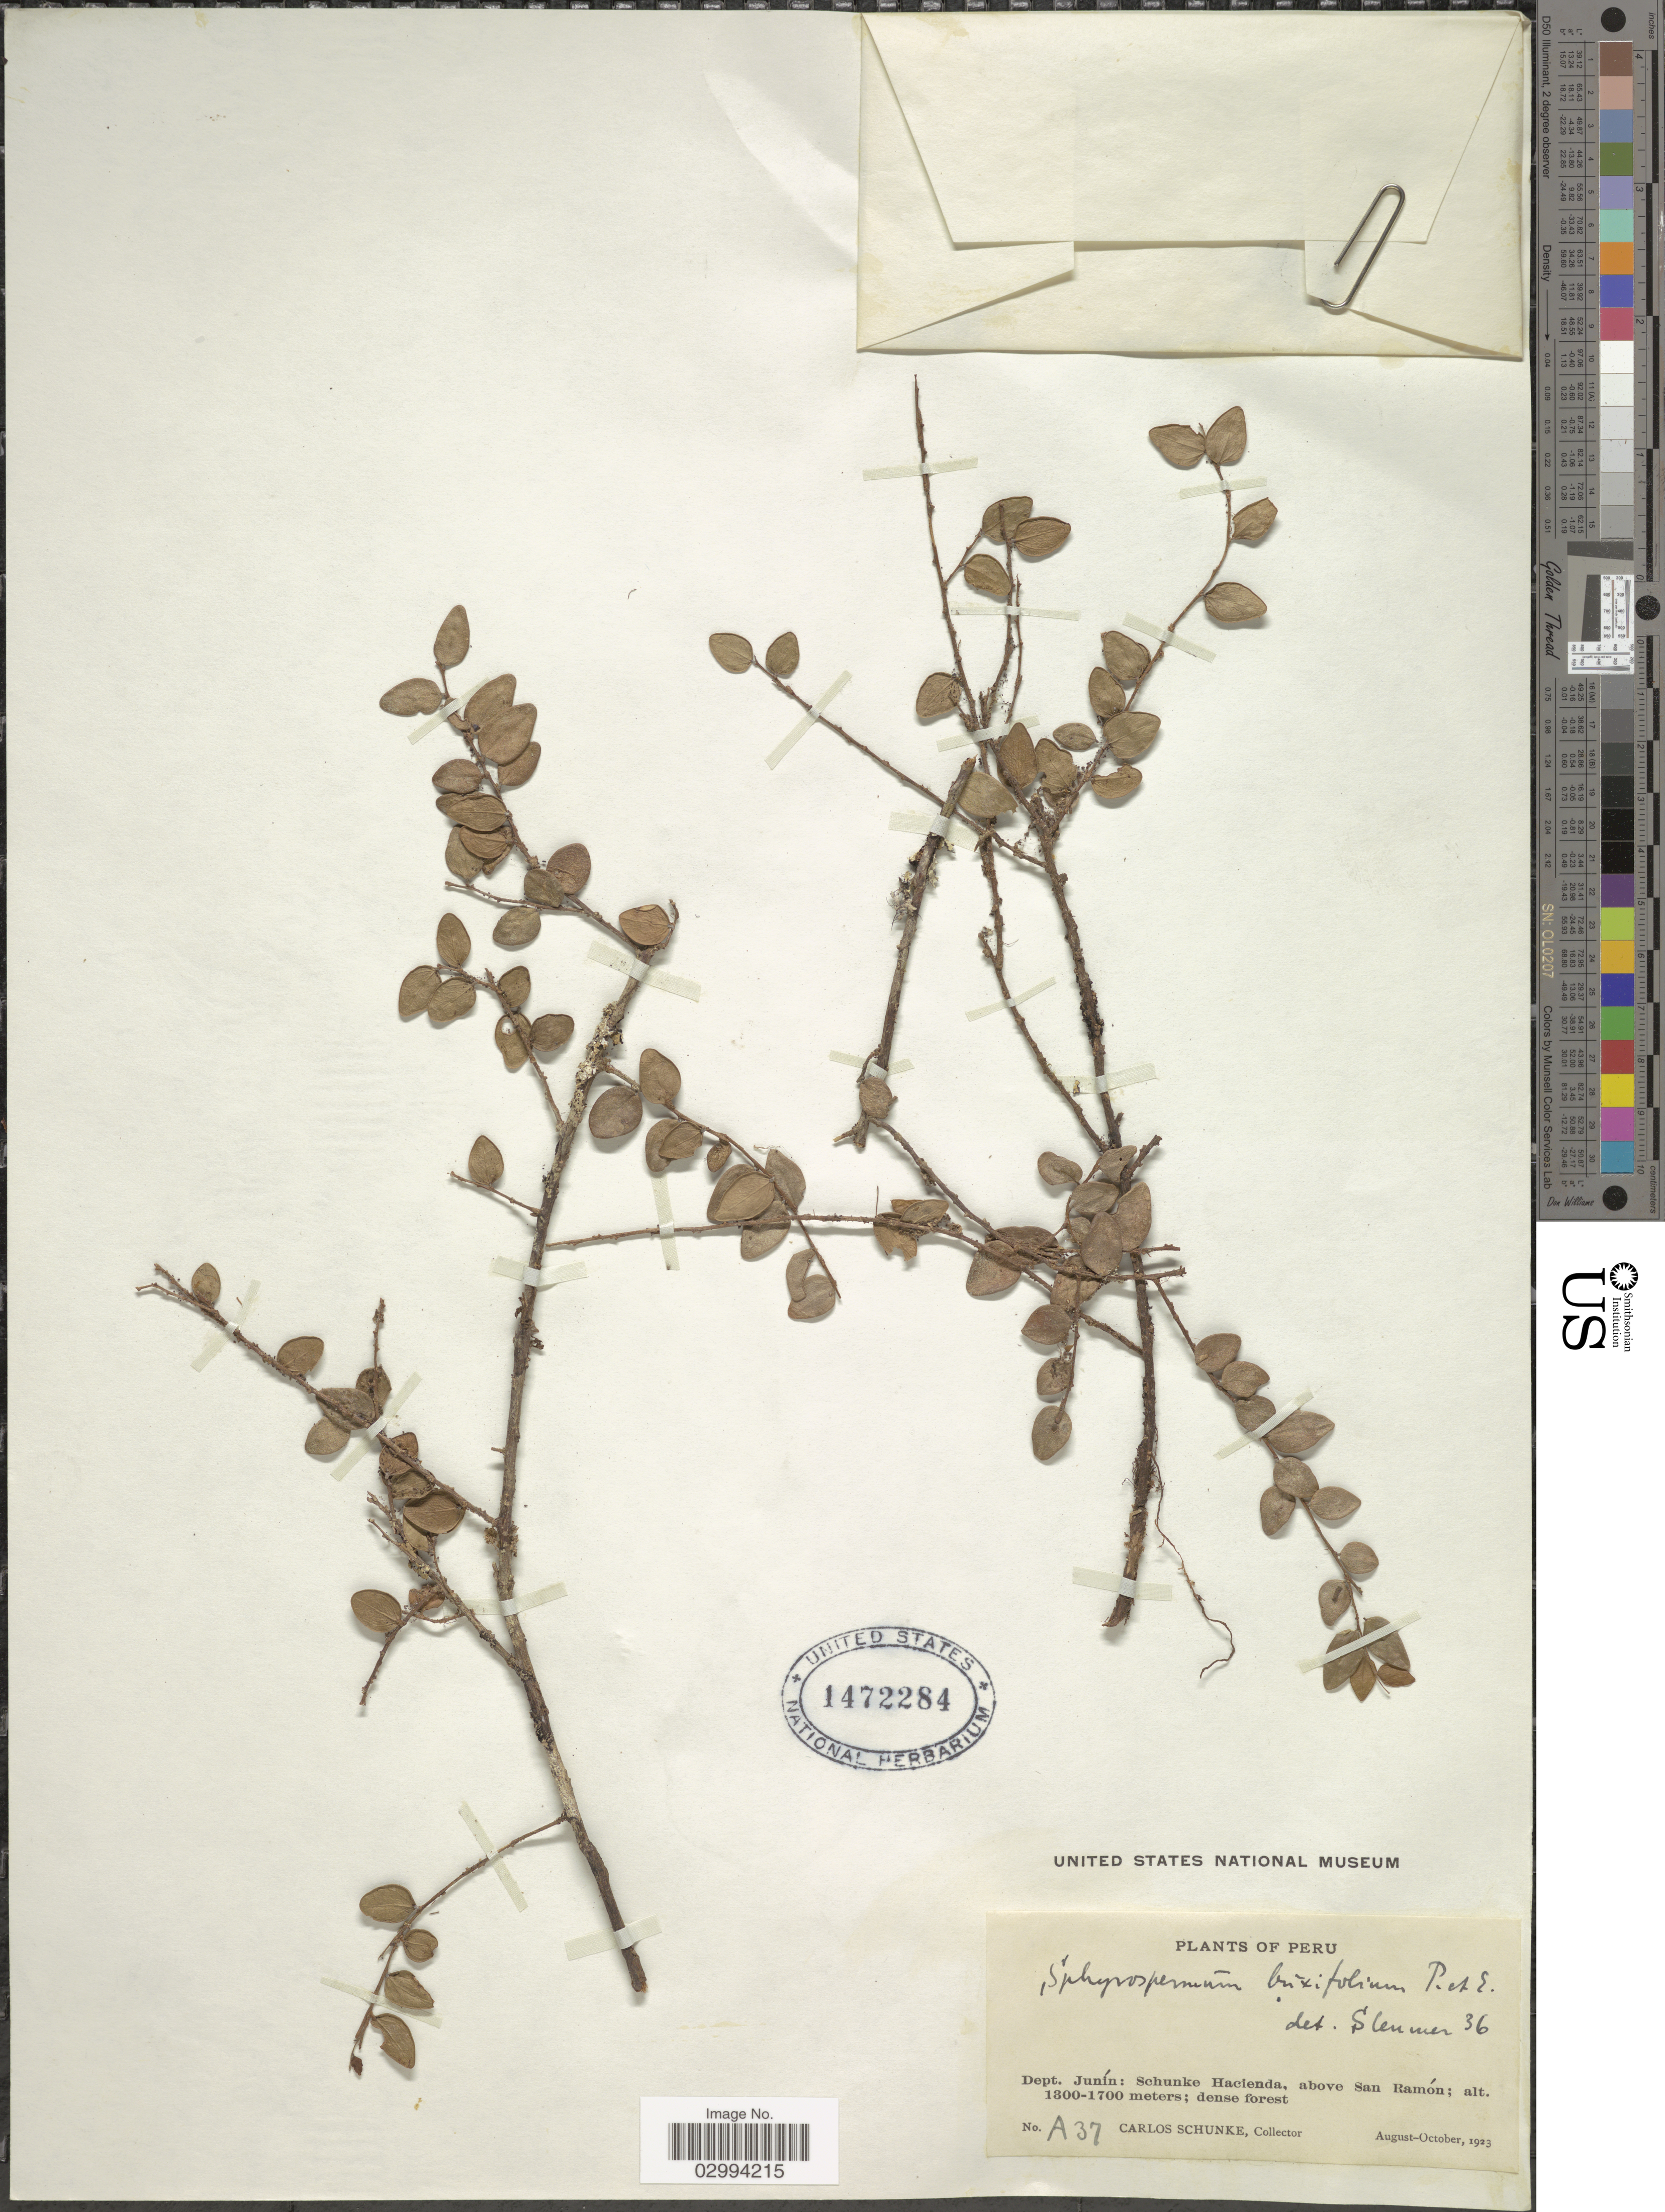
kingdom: Plantae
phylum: Tracheophyta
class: Magnoliopsida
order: Ericales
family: Ericaceae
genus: Sphyrospermum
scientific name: Sphyrospermum buxifolium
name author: Poepp. & Endl.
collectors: C. Schunke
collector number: A37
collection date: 1923-08/1923-10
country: Peru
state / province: Junín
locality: Dept. Junín: Schunke Hacienda, above San Ramón.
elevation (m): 1300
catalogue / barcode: US 1472284